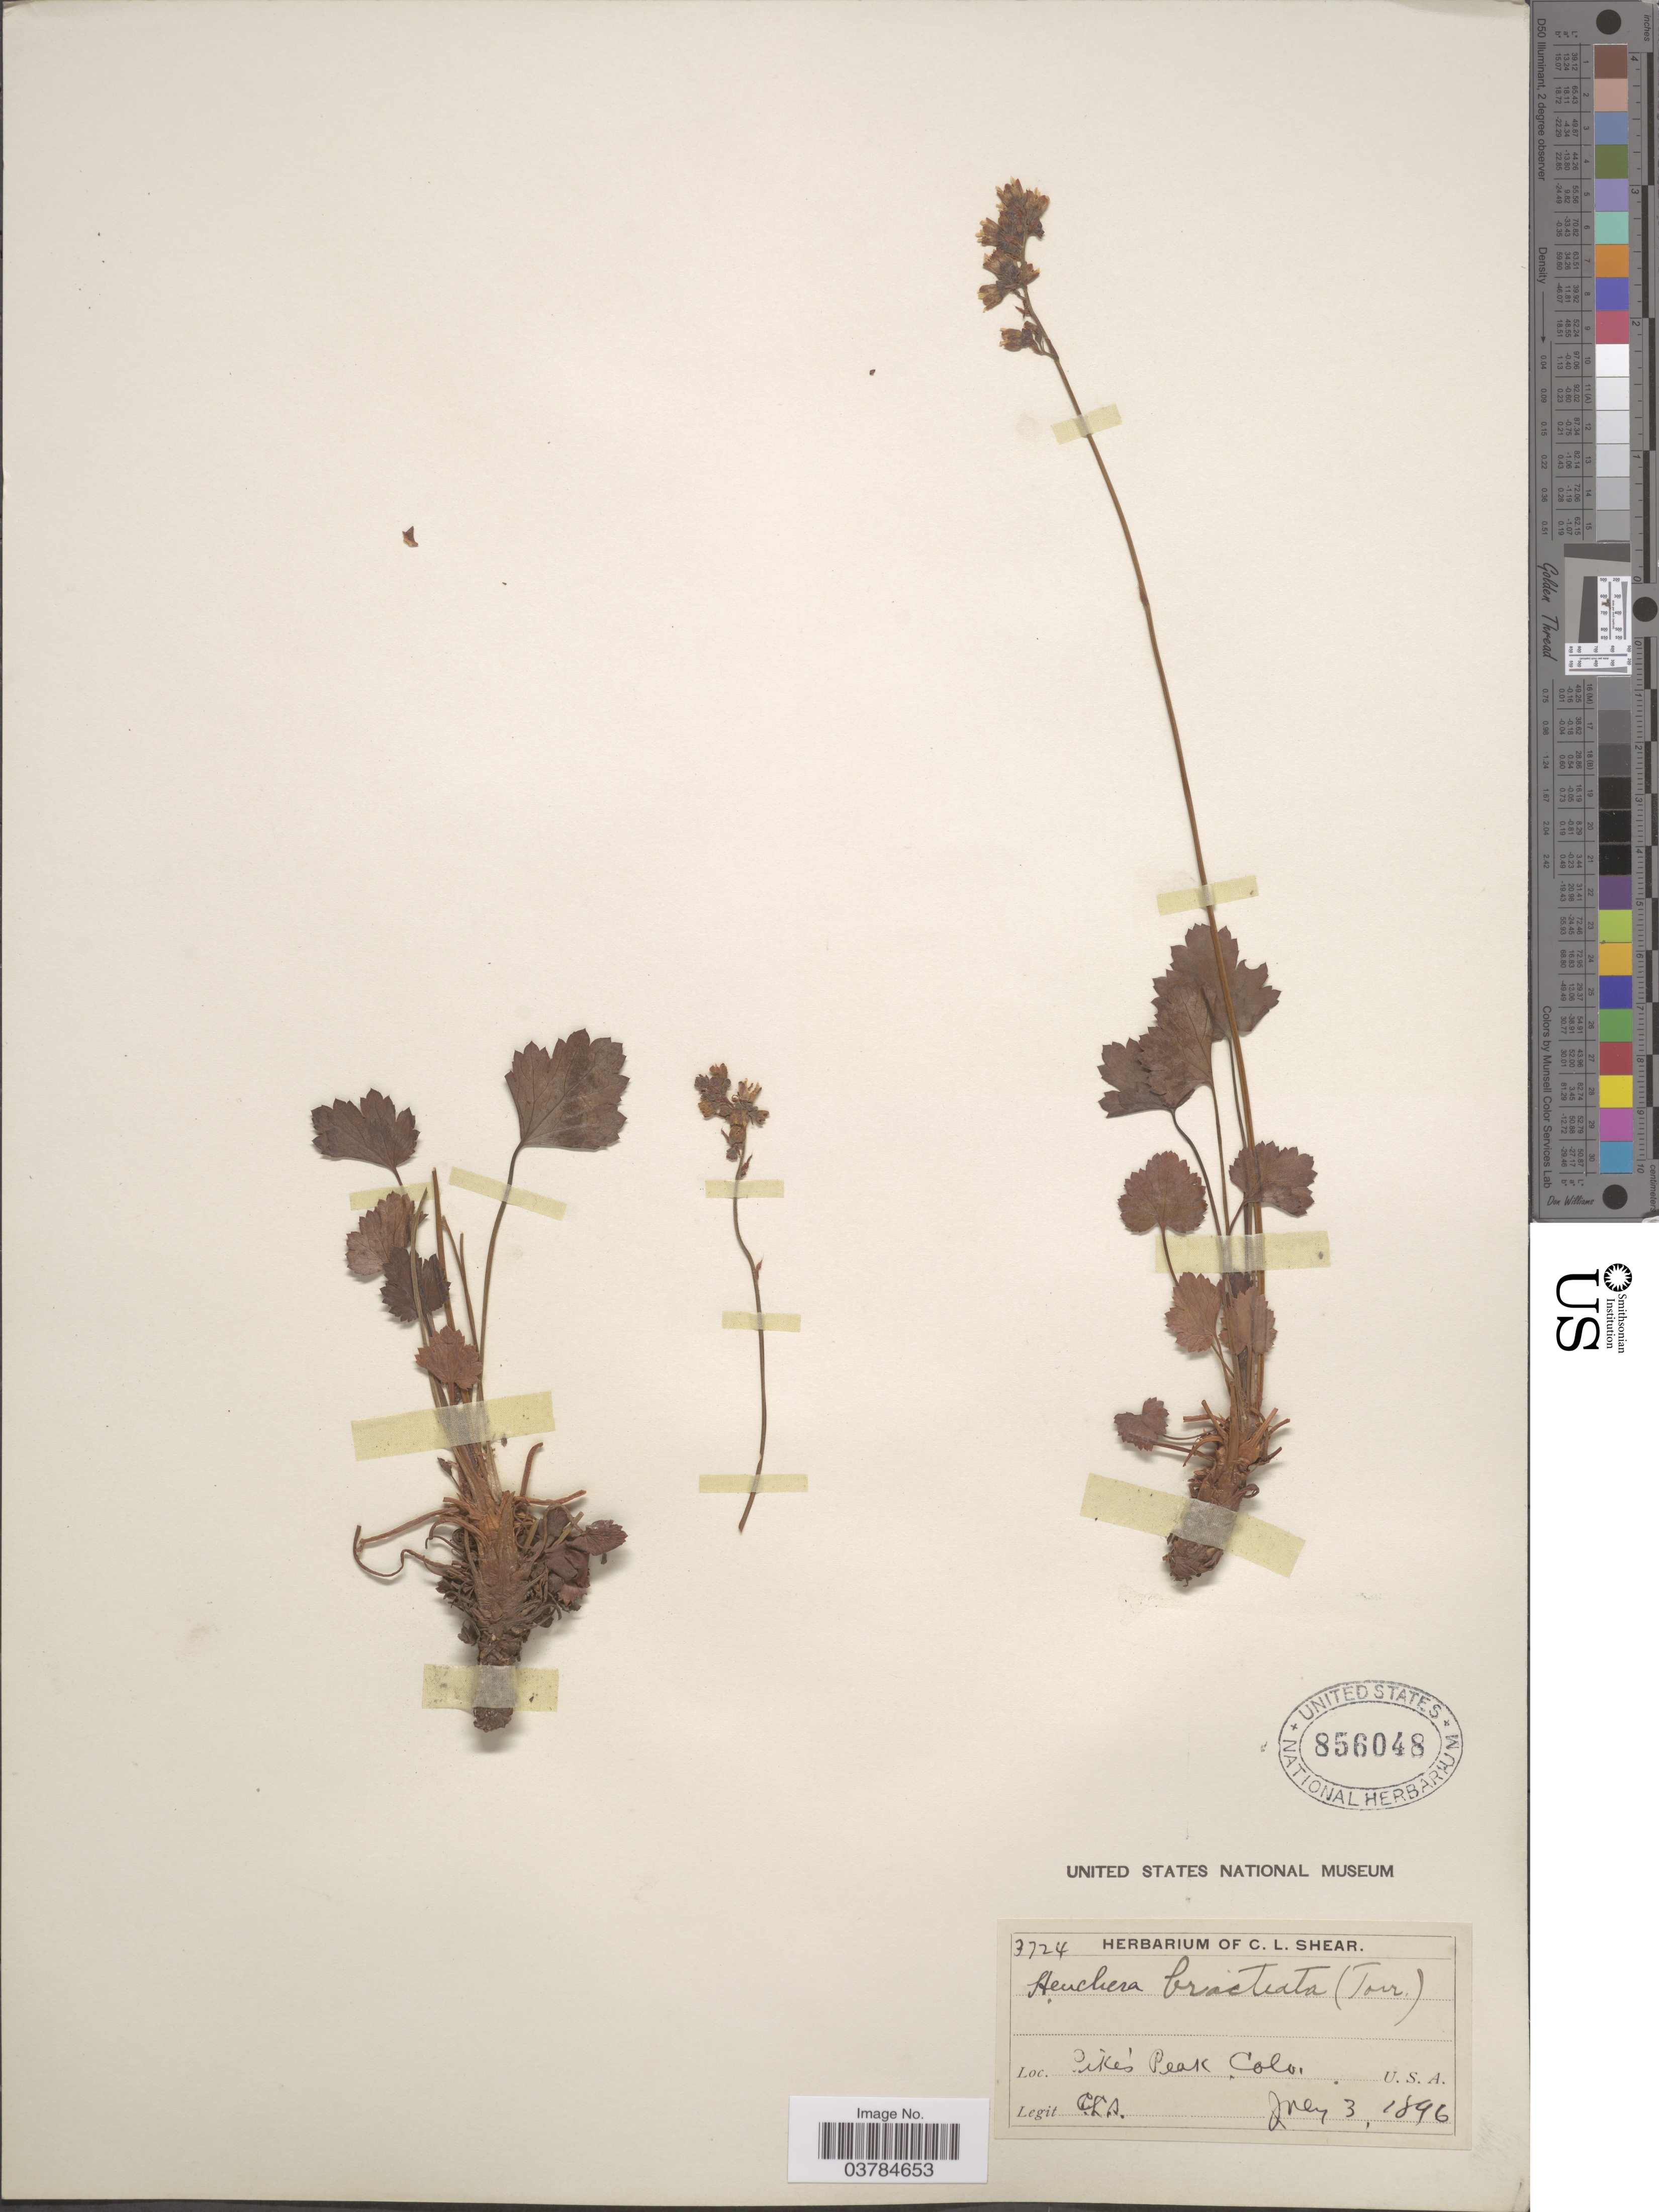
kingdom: Plantae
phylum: Tracheophyta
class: Magnoliopsida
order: Saxifragales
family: Saxifragaceae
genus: Heuchera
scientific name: Heuchera hallii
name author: A. Gray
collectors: C. L. Shear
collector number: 3724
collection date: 1896-07-03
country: United States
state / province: Colorado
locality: Pike's Peak.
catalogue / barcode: US 856048